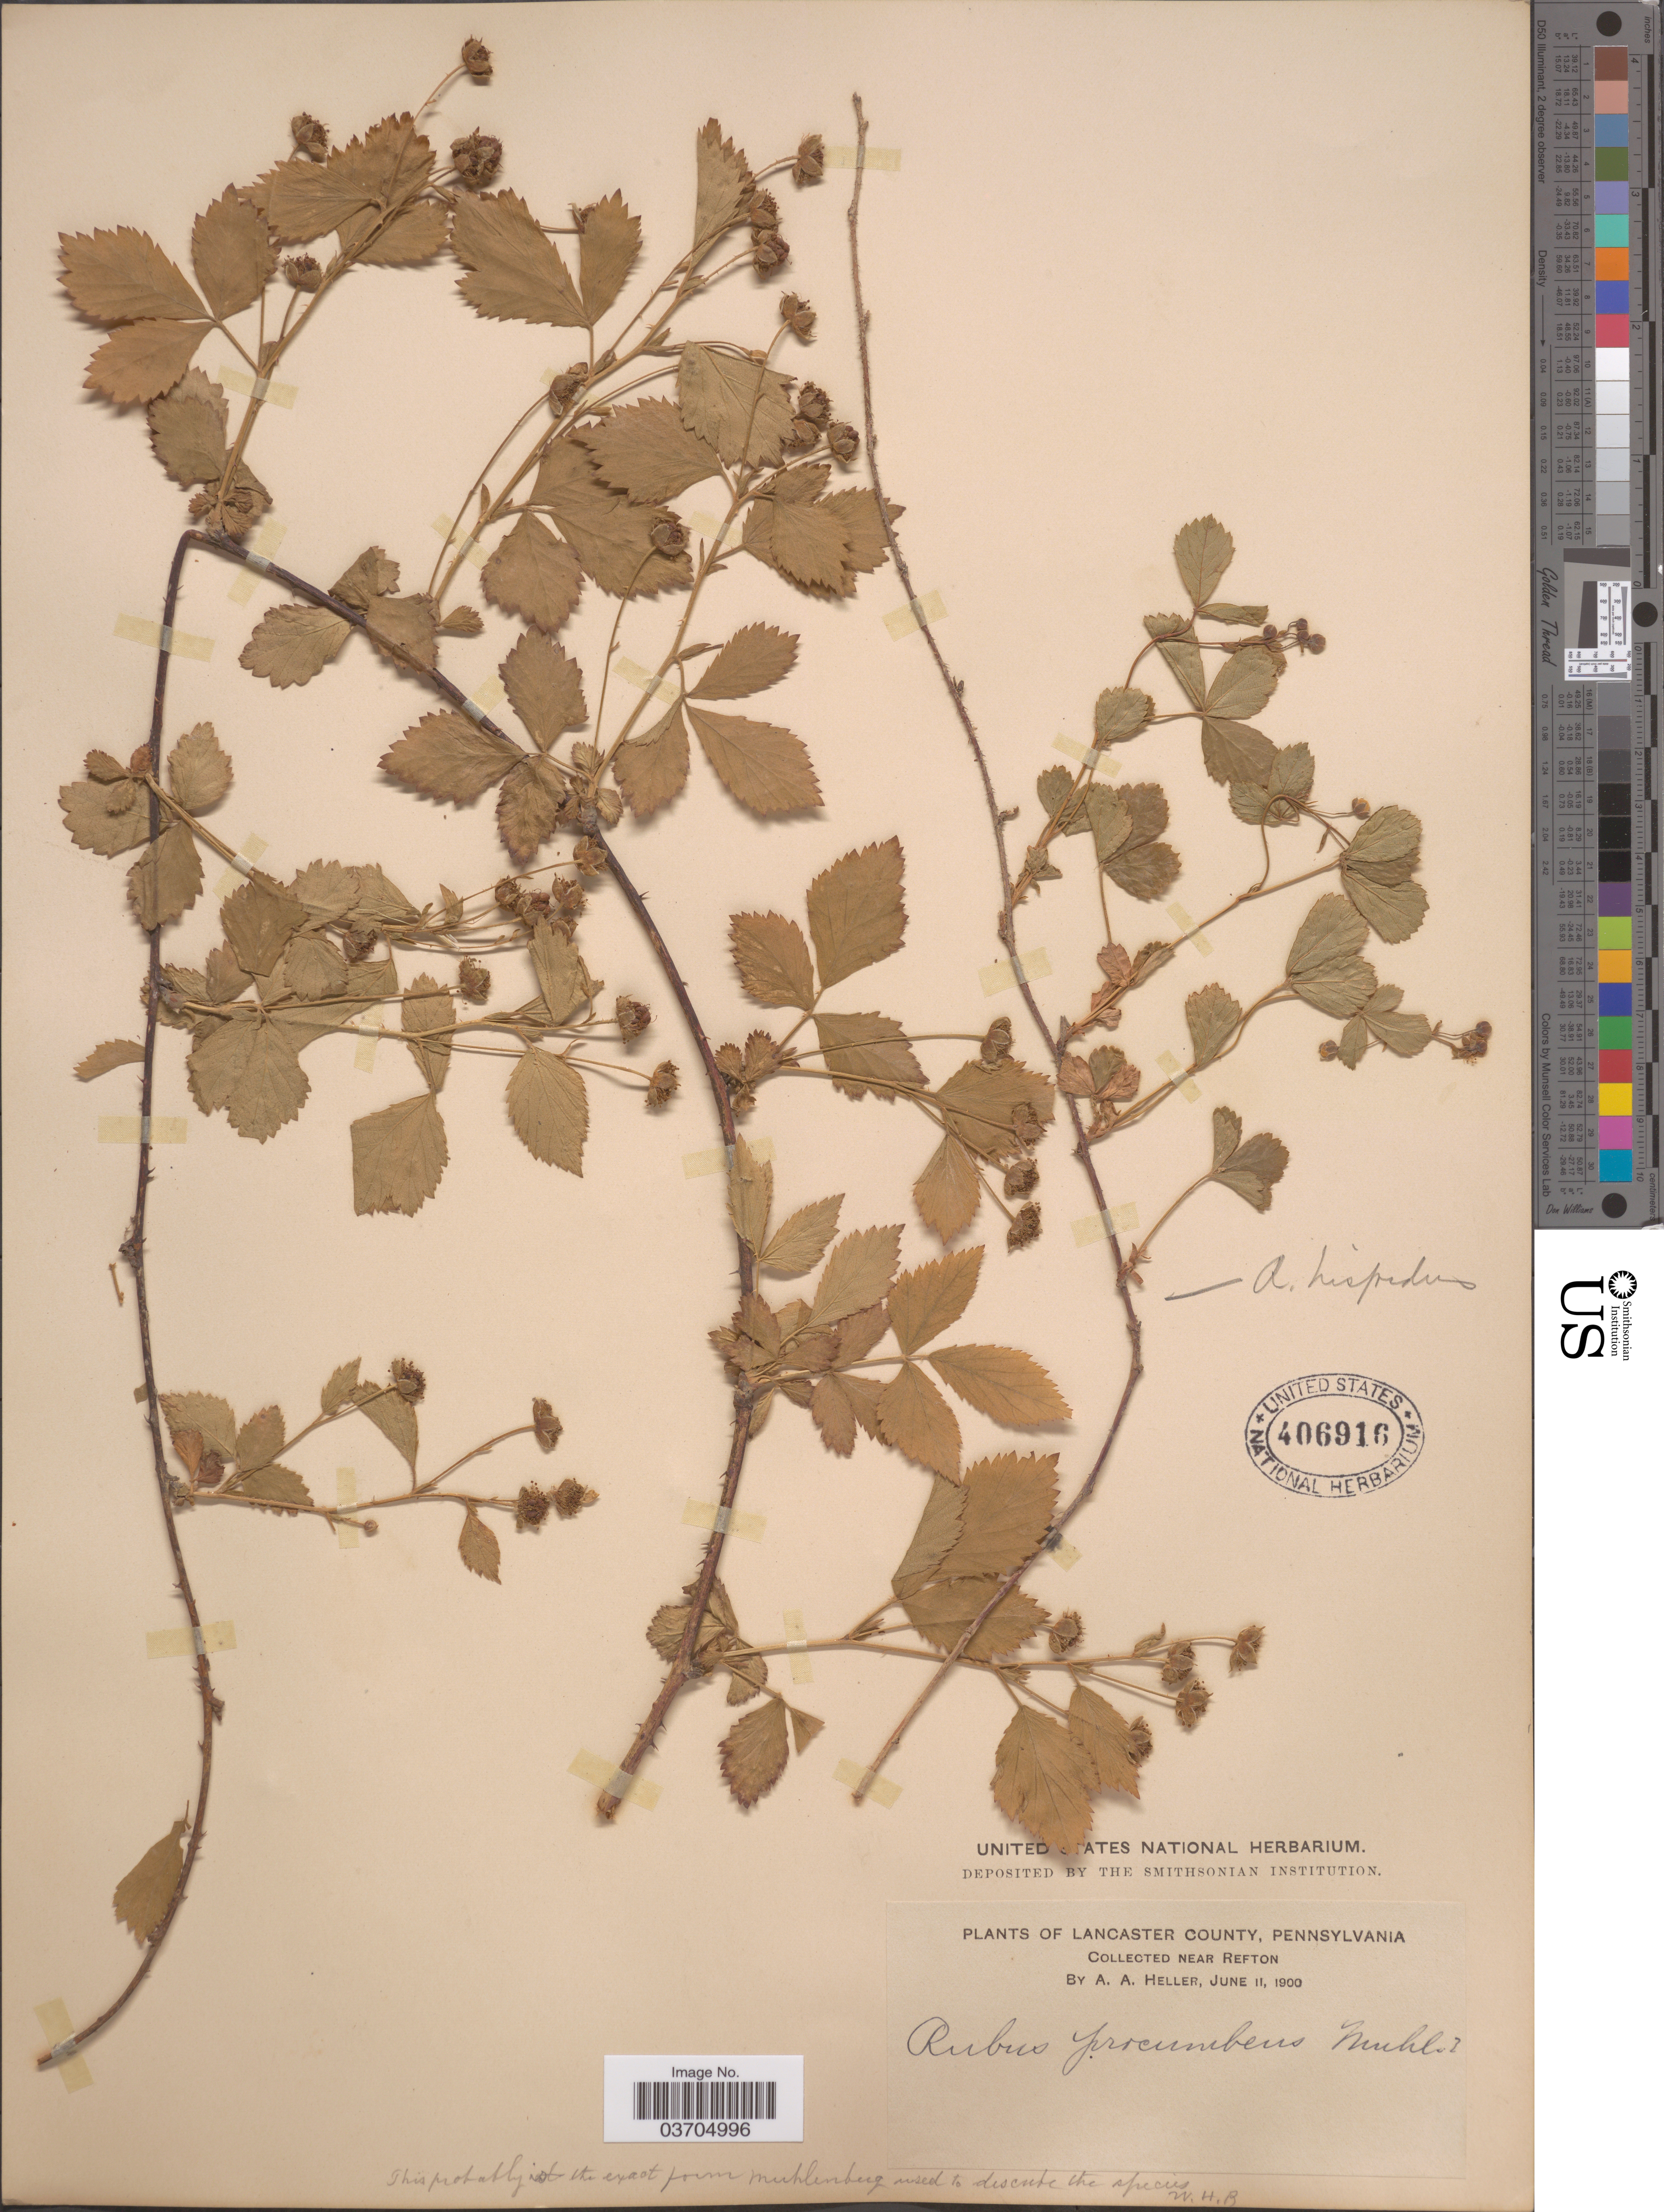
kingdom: Plantae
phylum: Tracheophyta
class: Magnoliopsida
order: Rosales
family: Rosaceae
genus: Rubus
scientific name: Rubus procumbens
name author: Muhl.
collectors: A. A. Heller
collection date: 1900-06-11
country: United States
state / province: Pennsylvania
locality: Lancaster County. Near Refton.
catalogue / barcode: US 406916